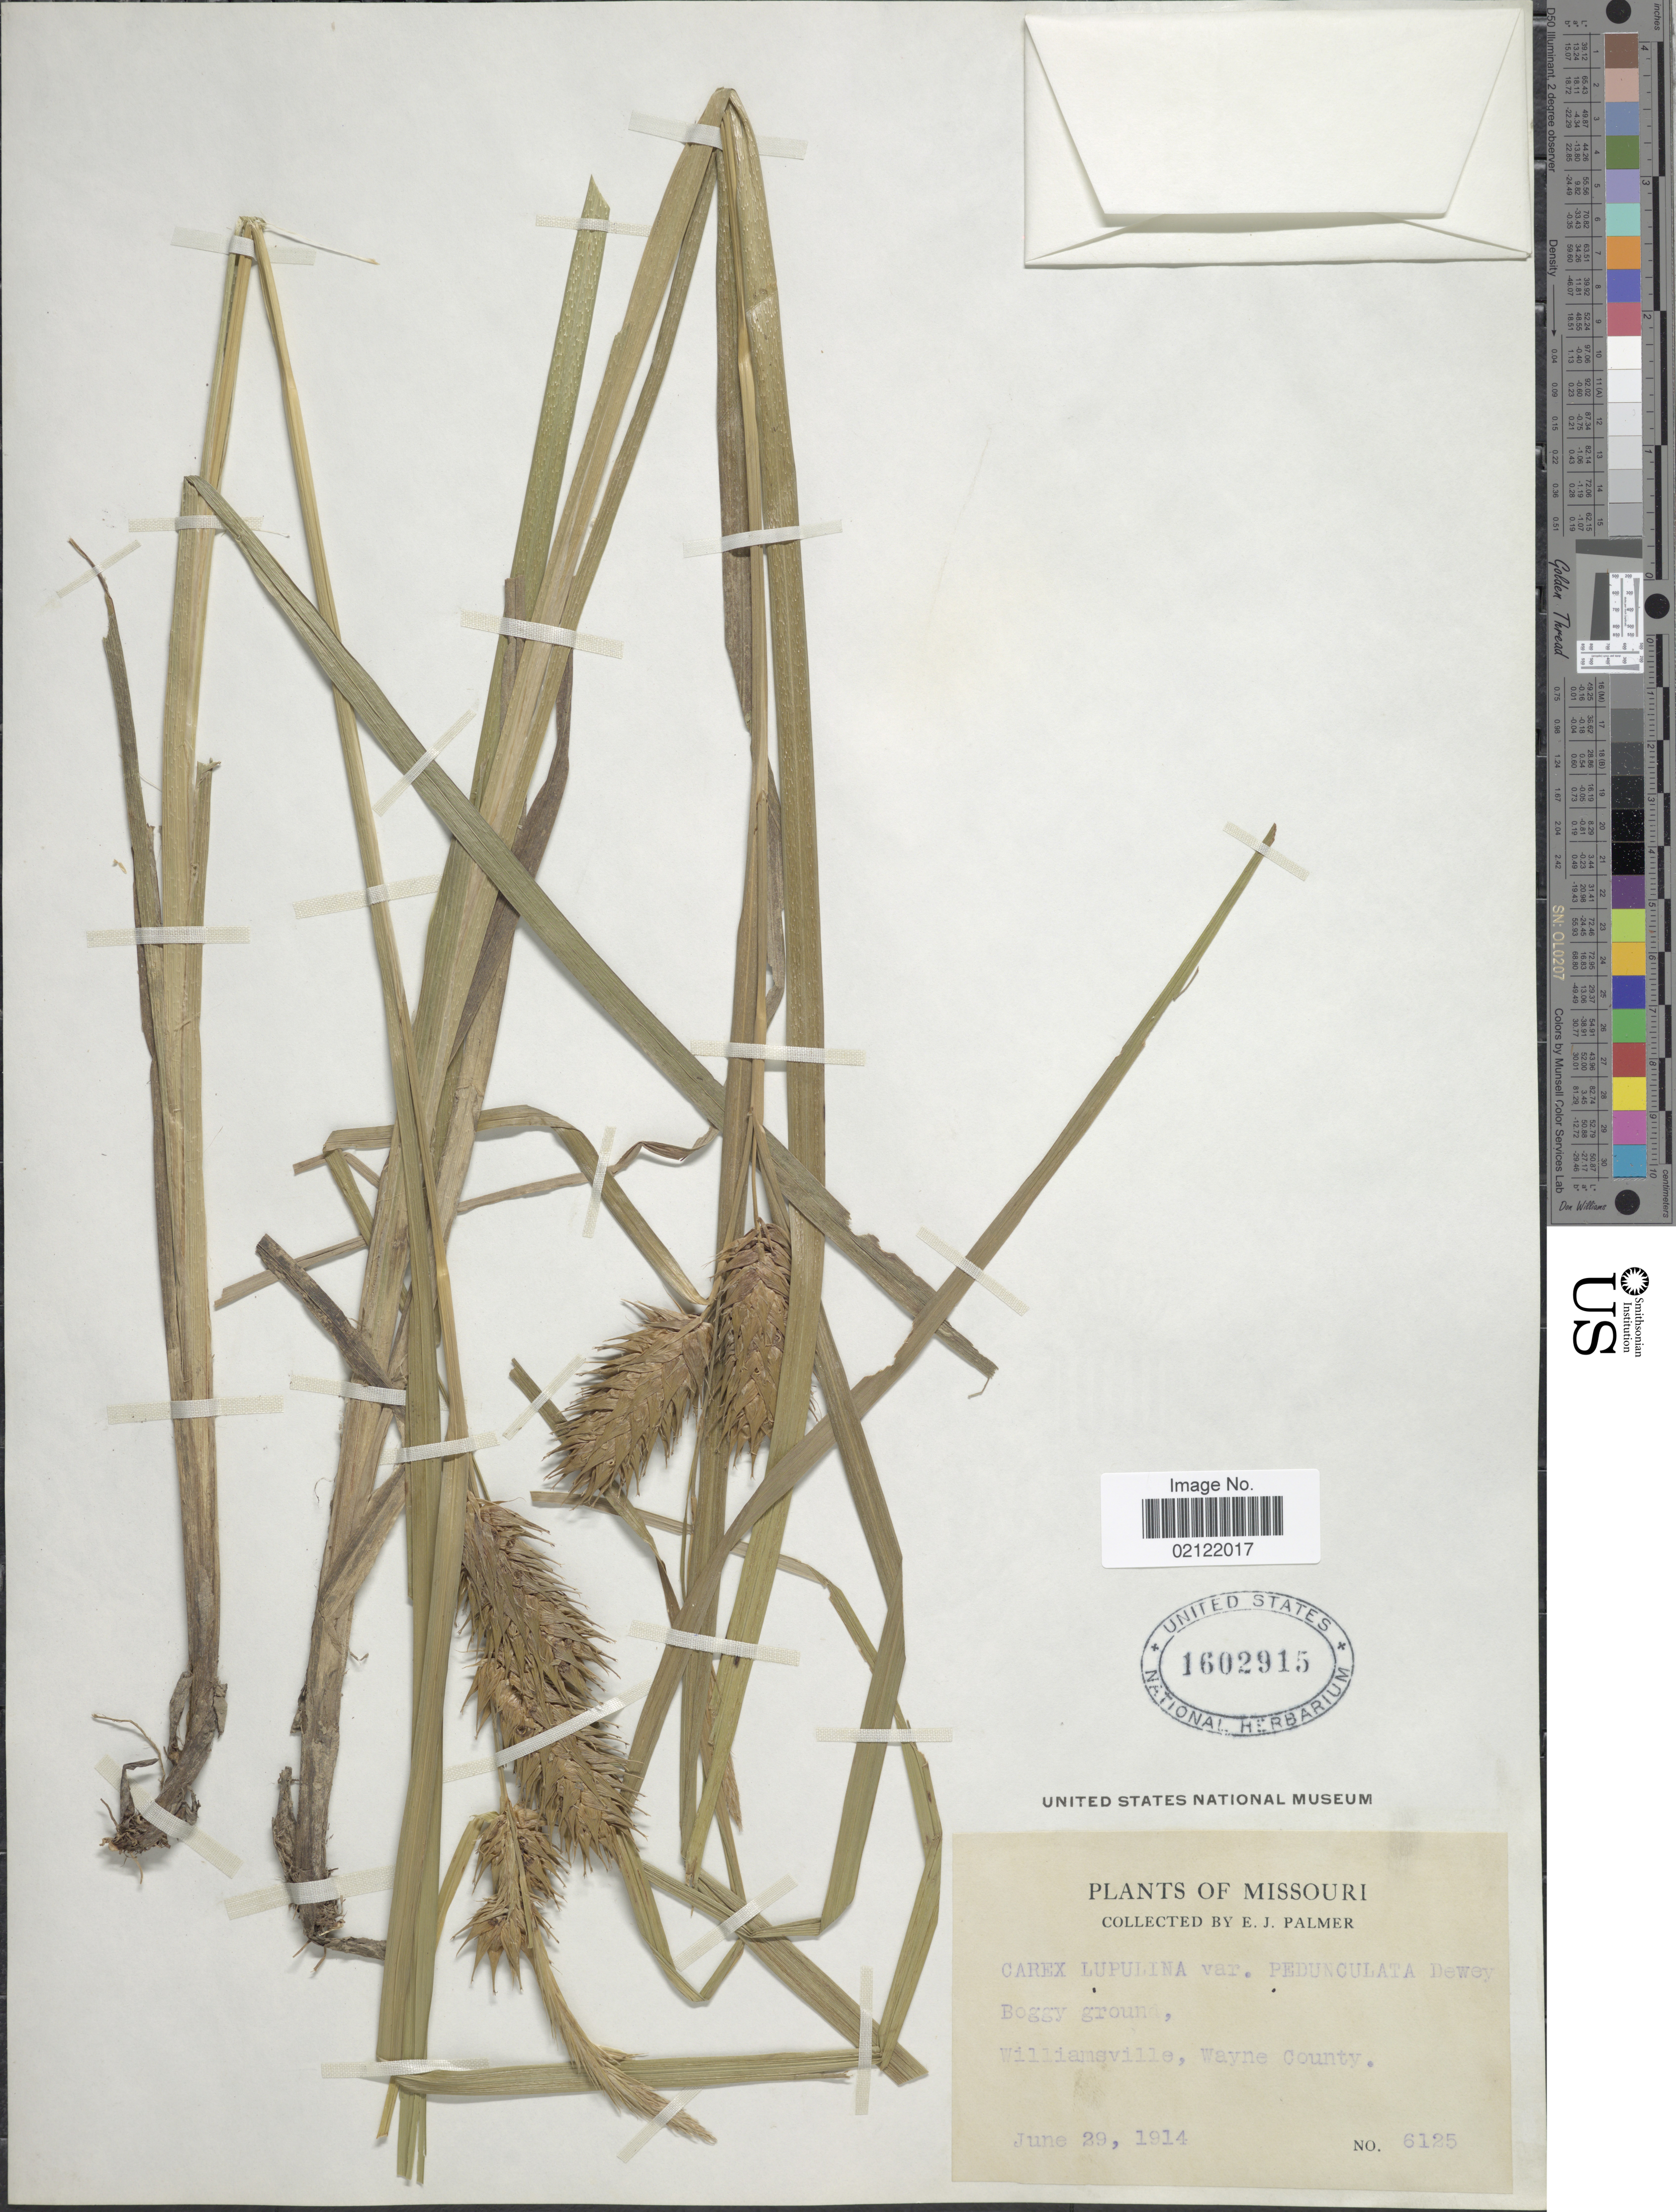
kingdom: Plantae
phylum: Tracheophyta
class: Liliopsida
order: Poales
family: Cyperaceae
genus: Carex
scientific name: Carex lupulina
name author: Muhl. ex Willd.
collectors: E. J. Palmer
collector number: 6125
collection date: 1914-06-29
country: United States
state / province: Missouri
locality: Boggy ground, Williamsville, Wayne County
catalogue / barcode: US 1602915